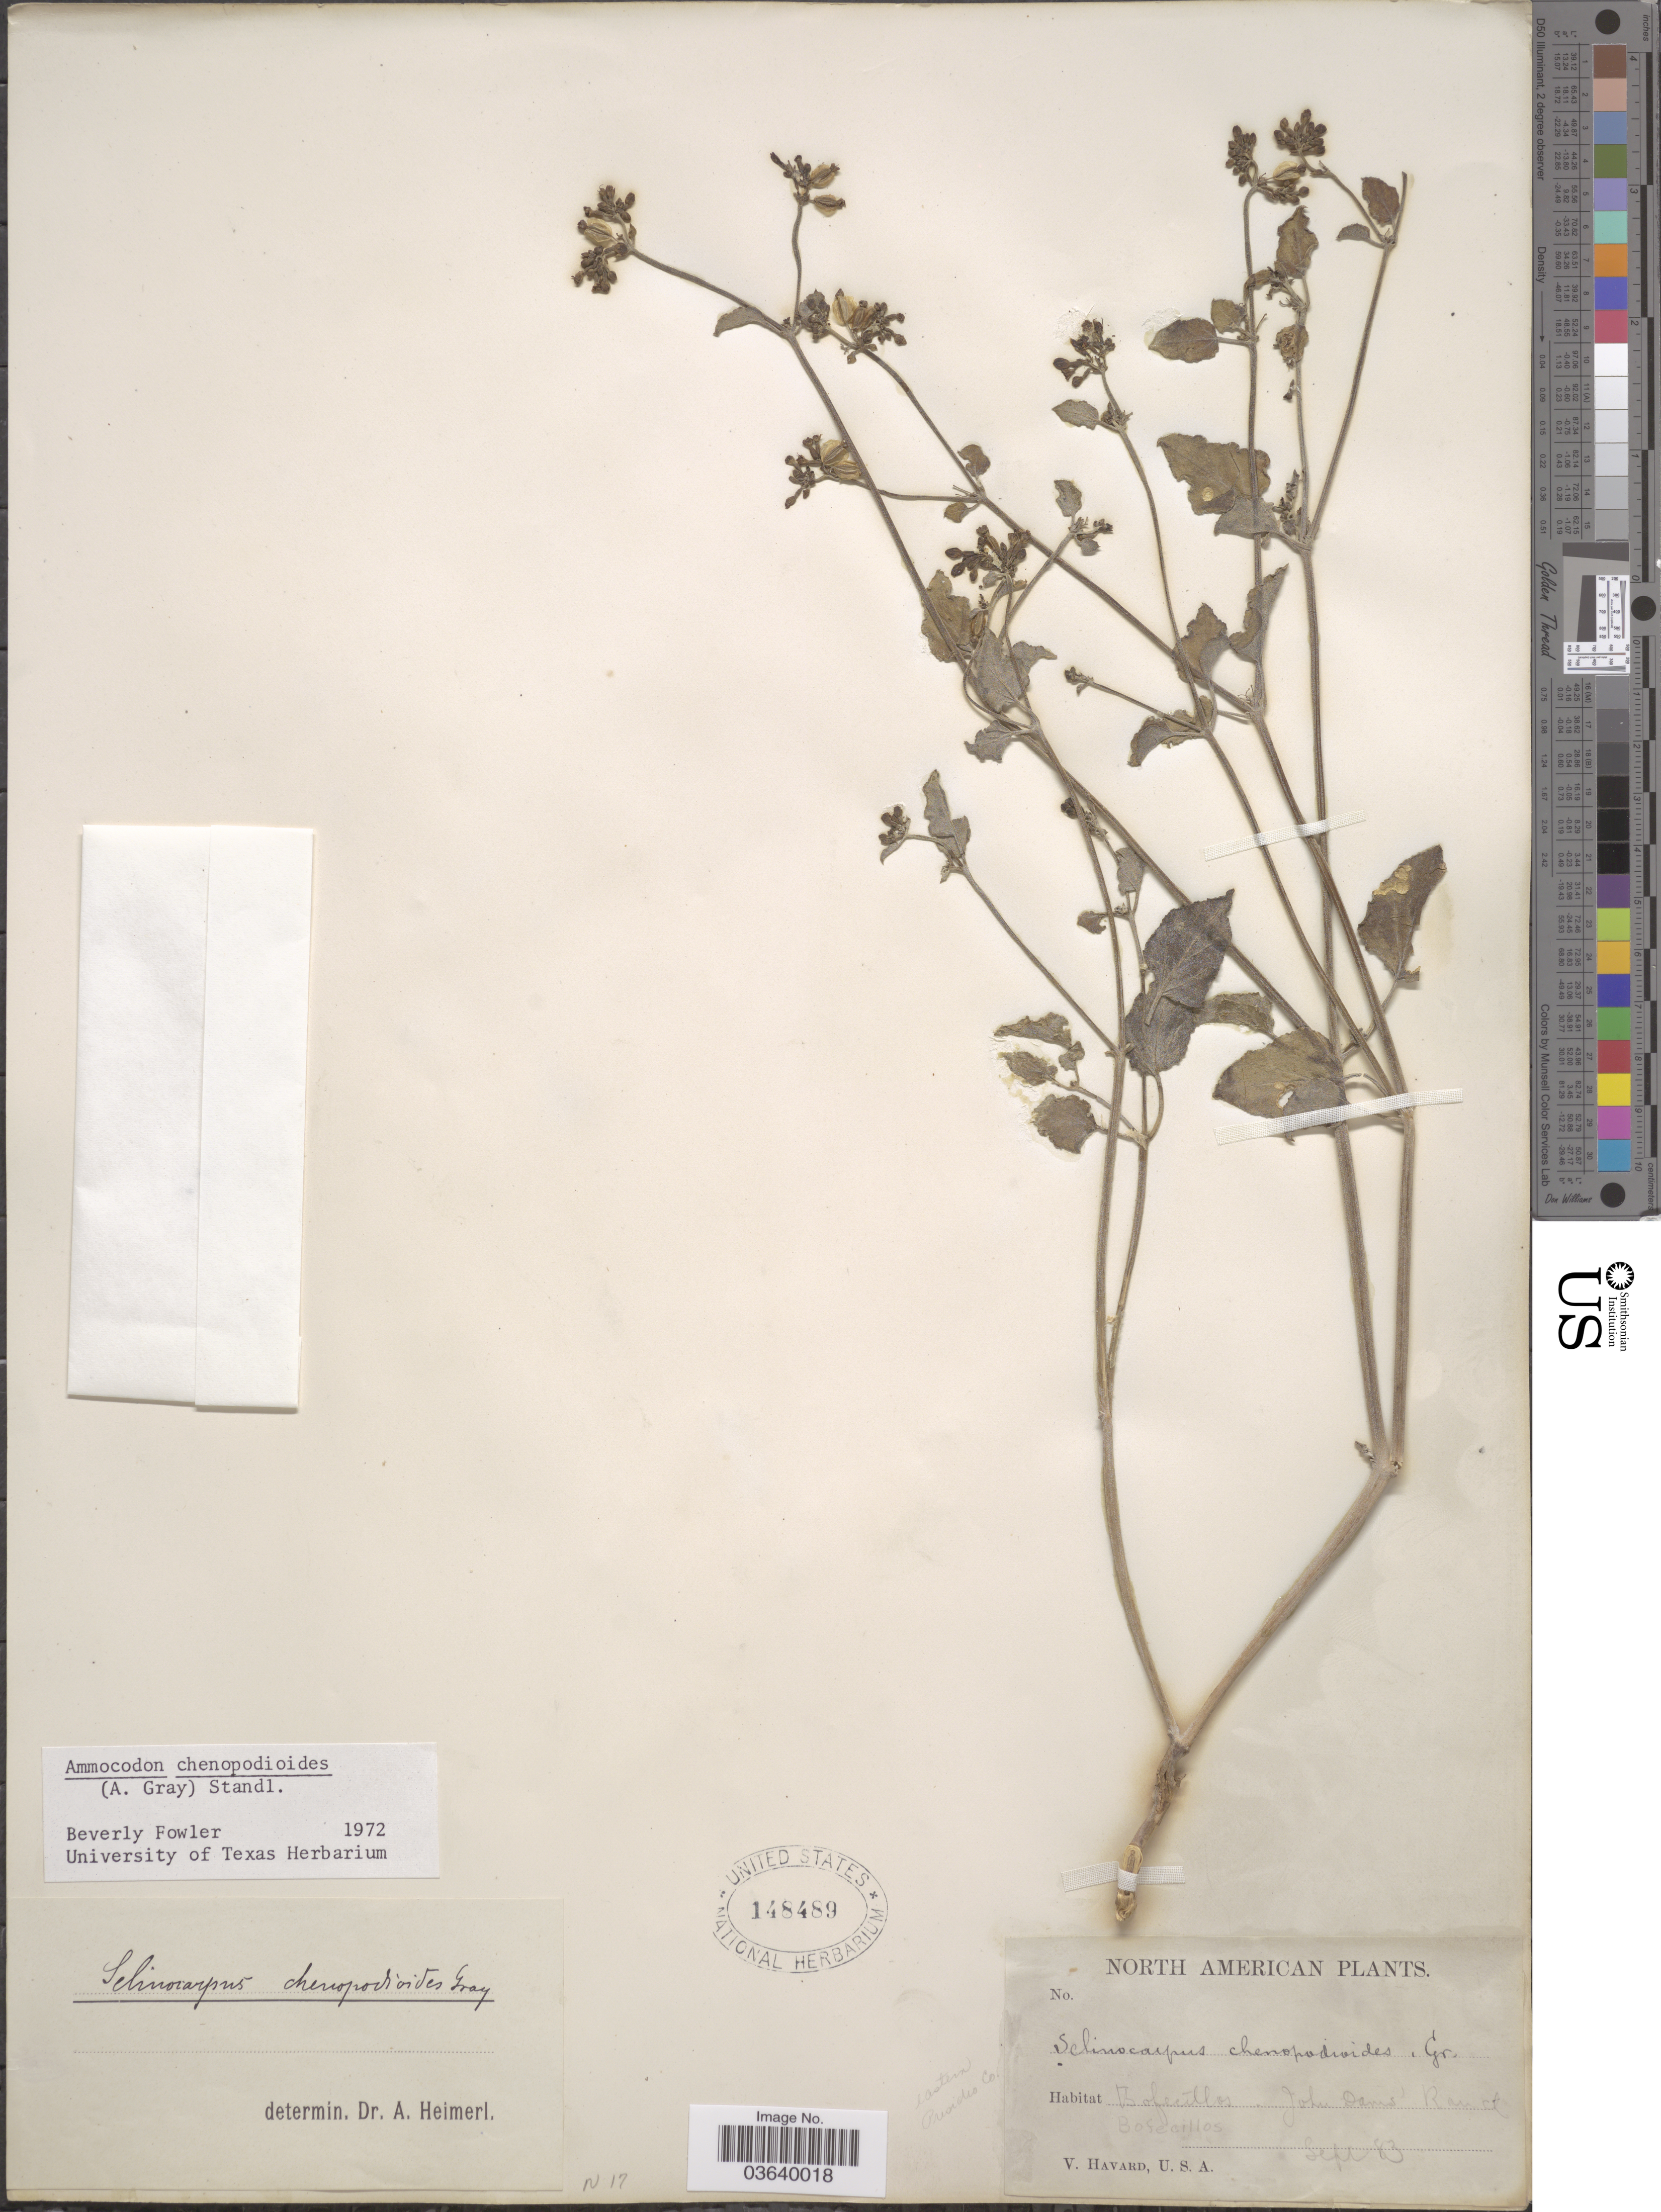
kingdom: Plantae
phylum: Tracheophyta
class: Magnoliopsida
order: Caryophyllales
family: Nyctaginaceae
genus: Acleisanthes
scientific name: Acleisanthes chenopodioides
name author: (A. Gray) R.A. Levin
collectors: V. Havard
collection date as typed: Transcribed d/m/y: /9/83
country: United States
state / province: Texas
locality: Bofecillos. John Dams' Ranch. Bofecillos. Eastern Presidio Co.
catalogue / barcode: US 148489